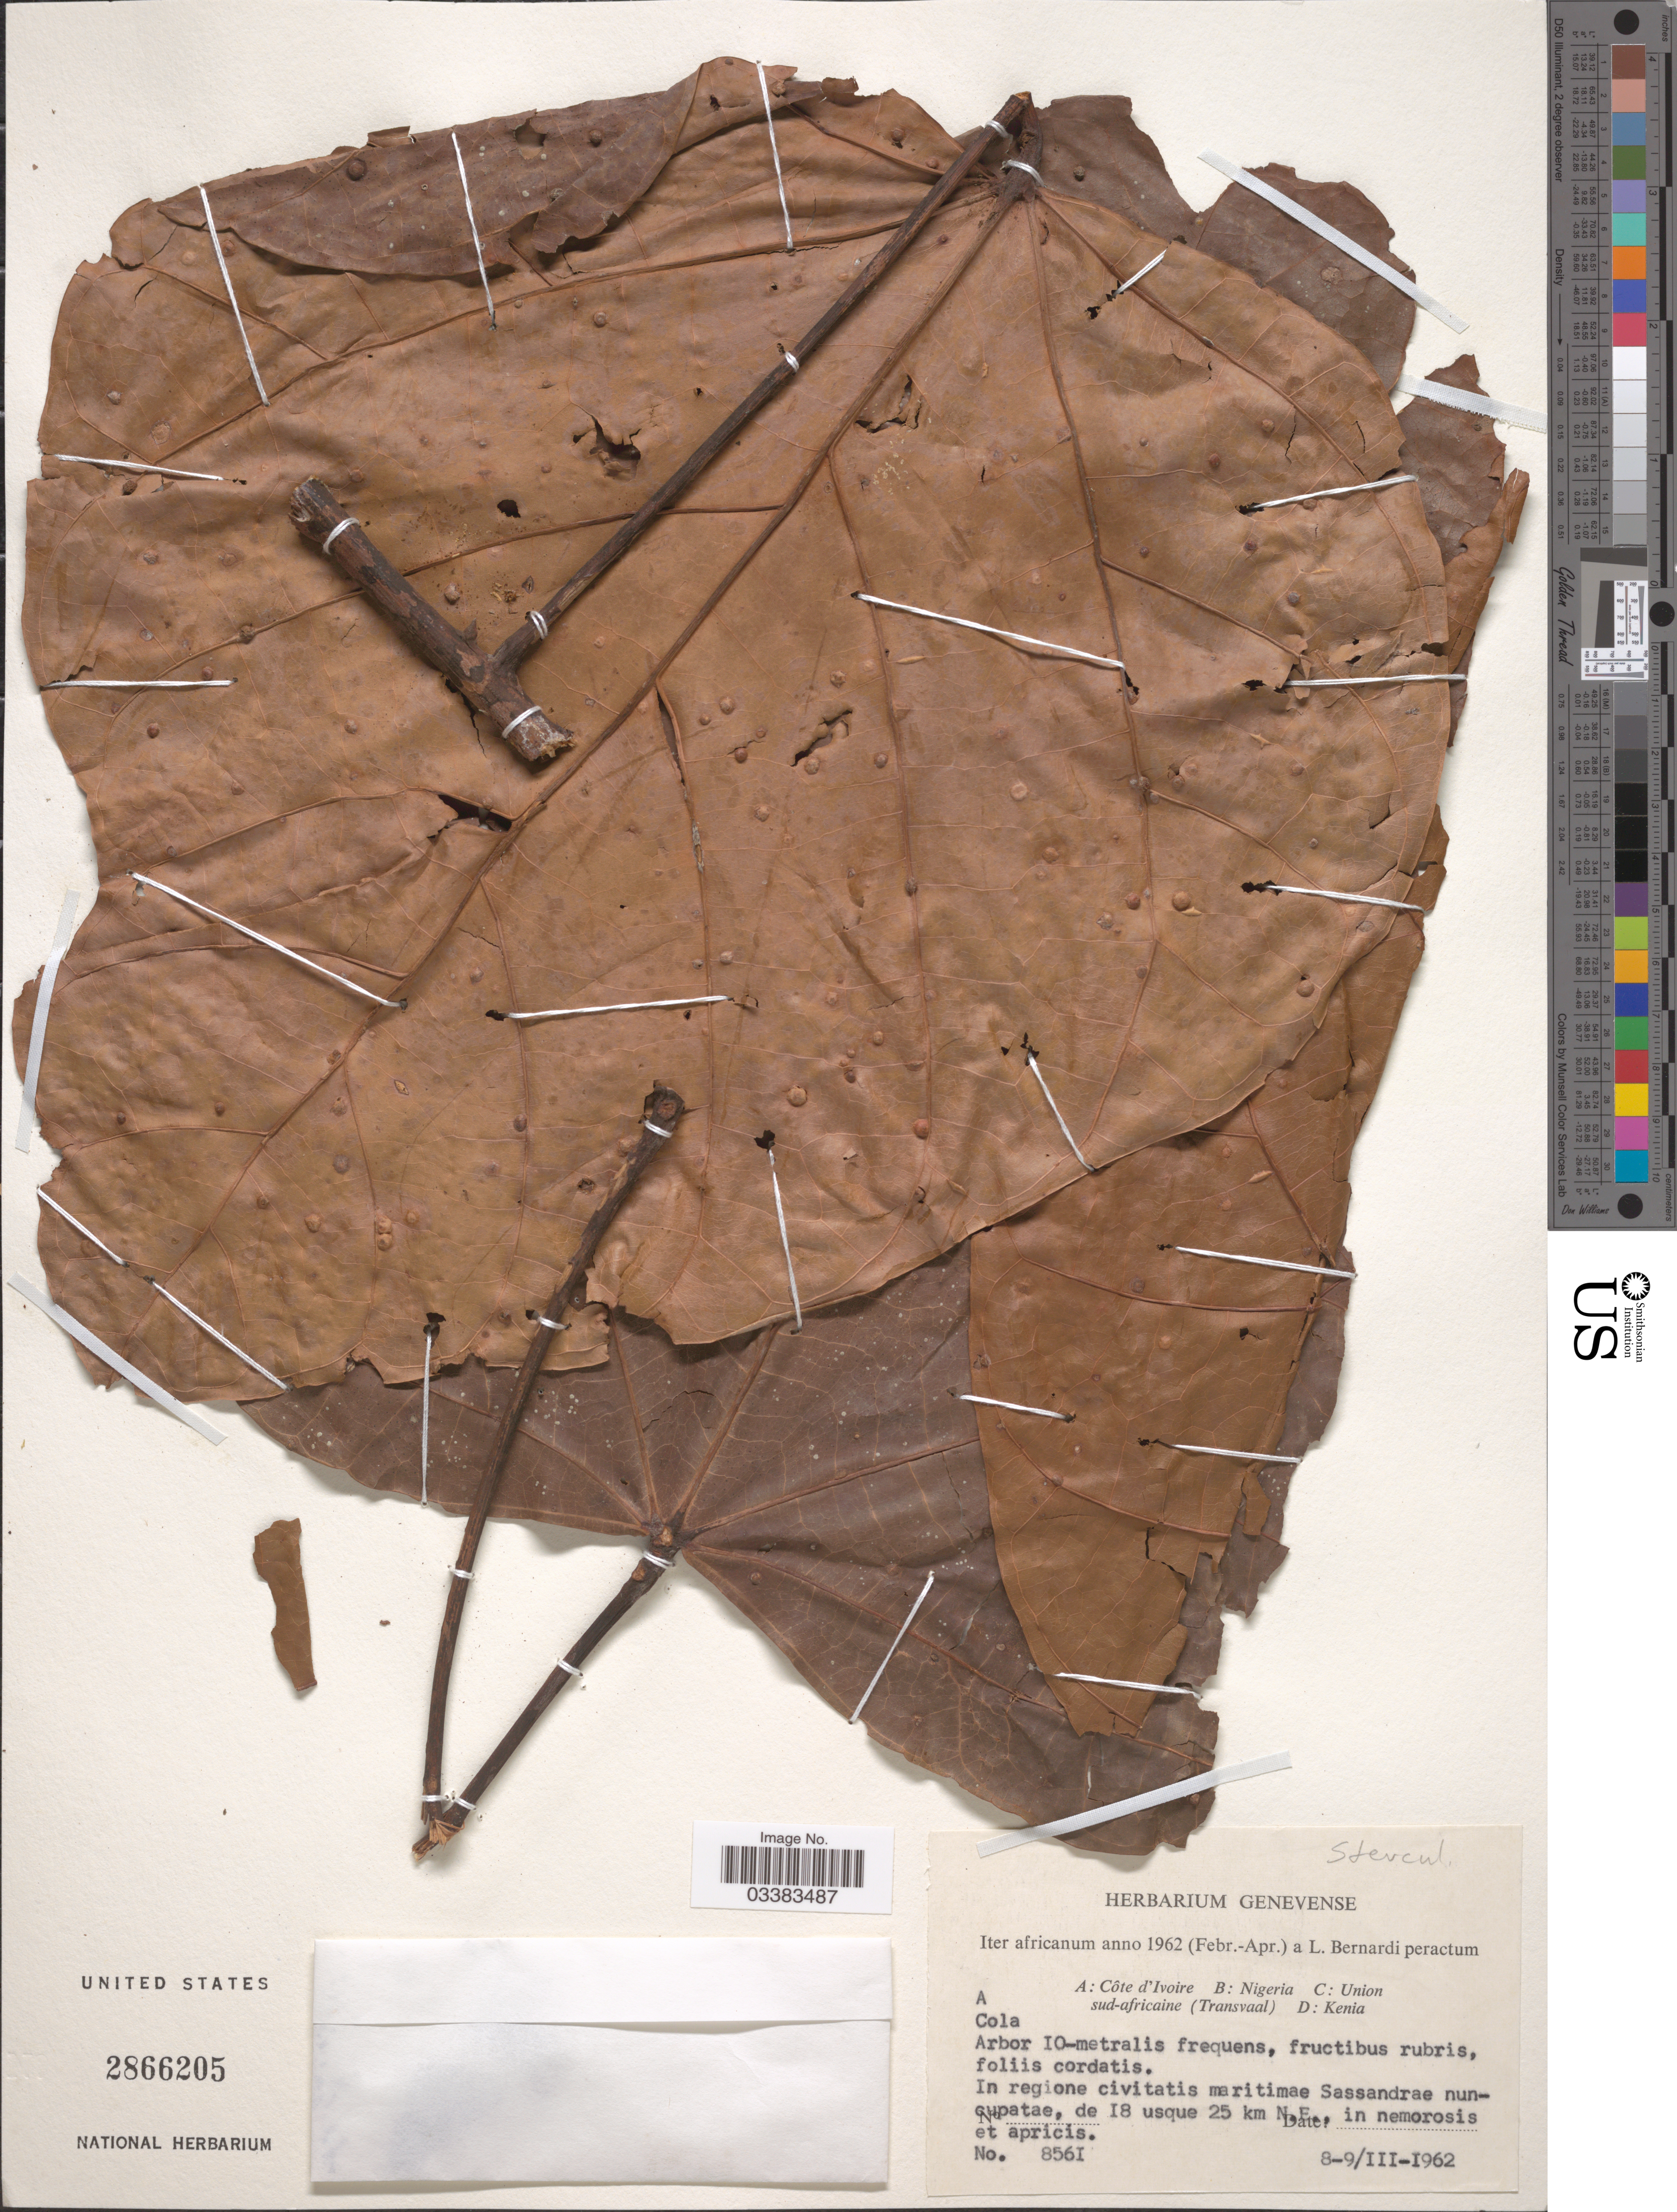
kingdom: Plantae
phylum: Tracheophyta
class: Magnoliopsida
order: Malvales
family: Malvaceae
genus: Cola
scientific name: Cola sp.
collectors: L. Bernardi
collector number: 8561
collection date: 1962-03-08/1962-03-09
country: Ivory Coast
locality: Côte d'Ivoire. In regione civitatis maritimae Sassandrae nuncupatae, de 18 usque 25 km N.E., in nemorosis et apricis.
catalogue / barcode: US 2866205